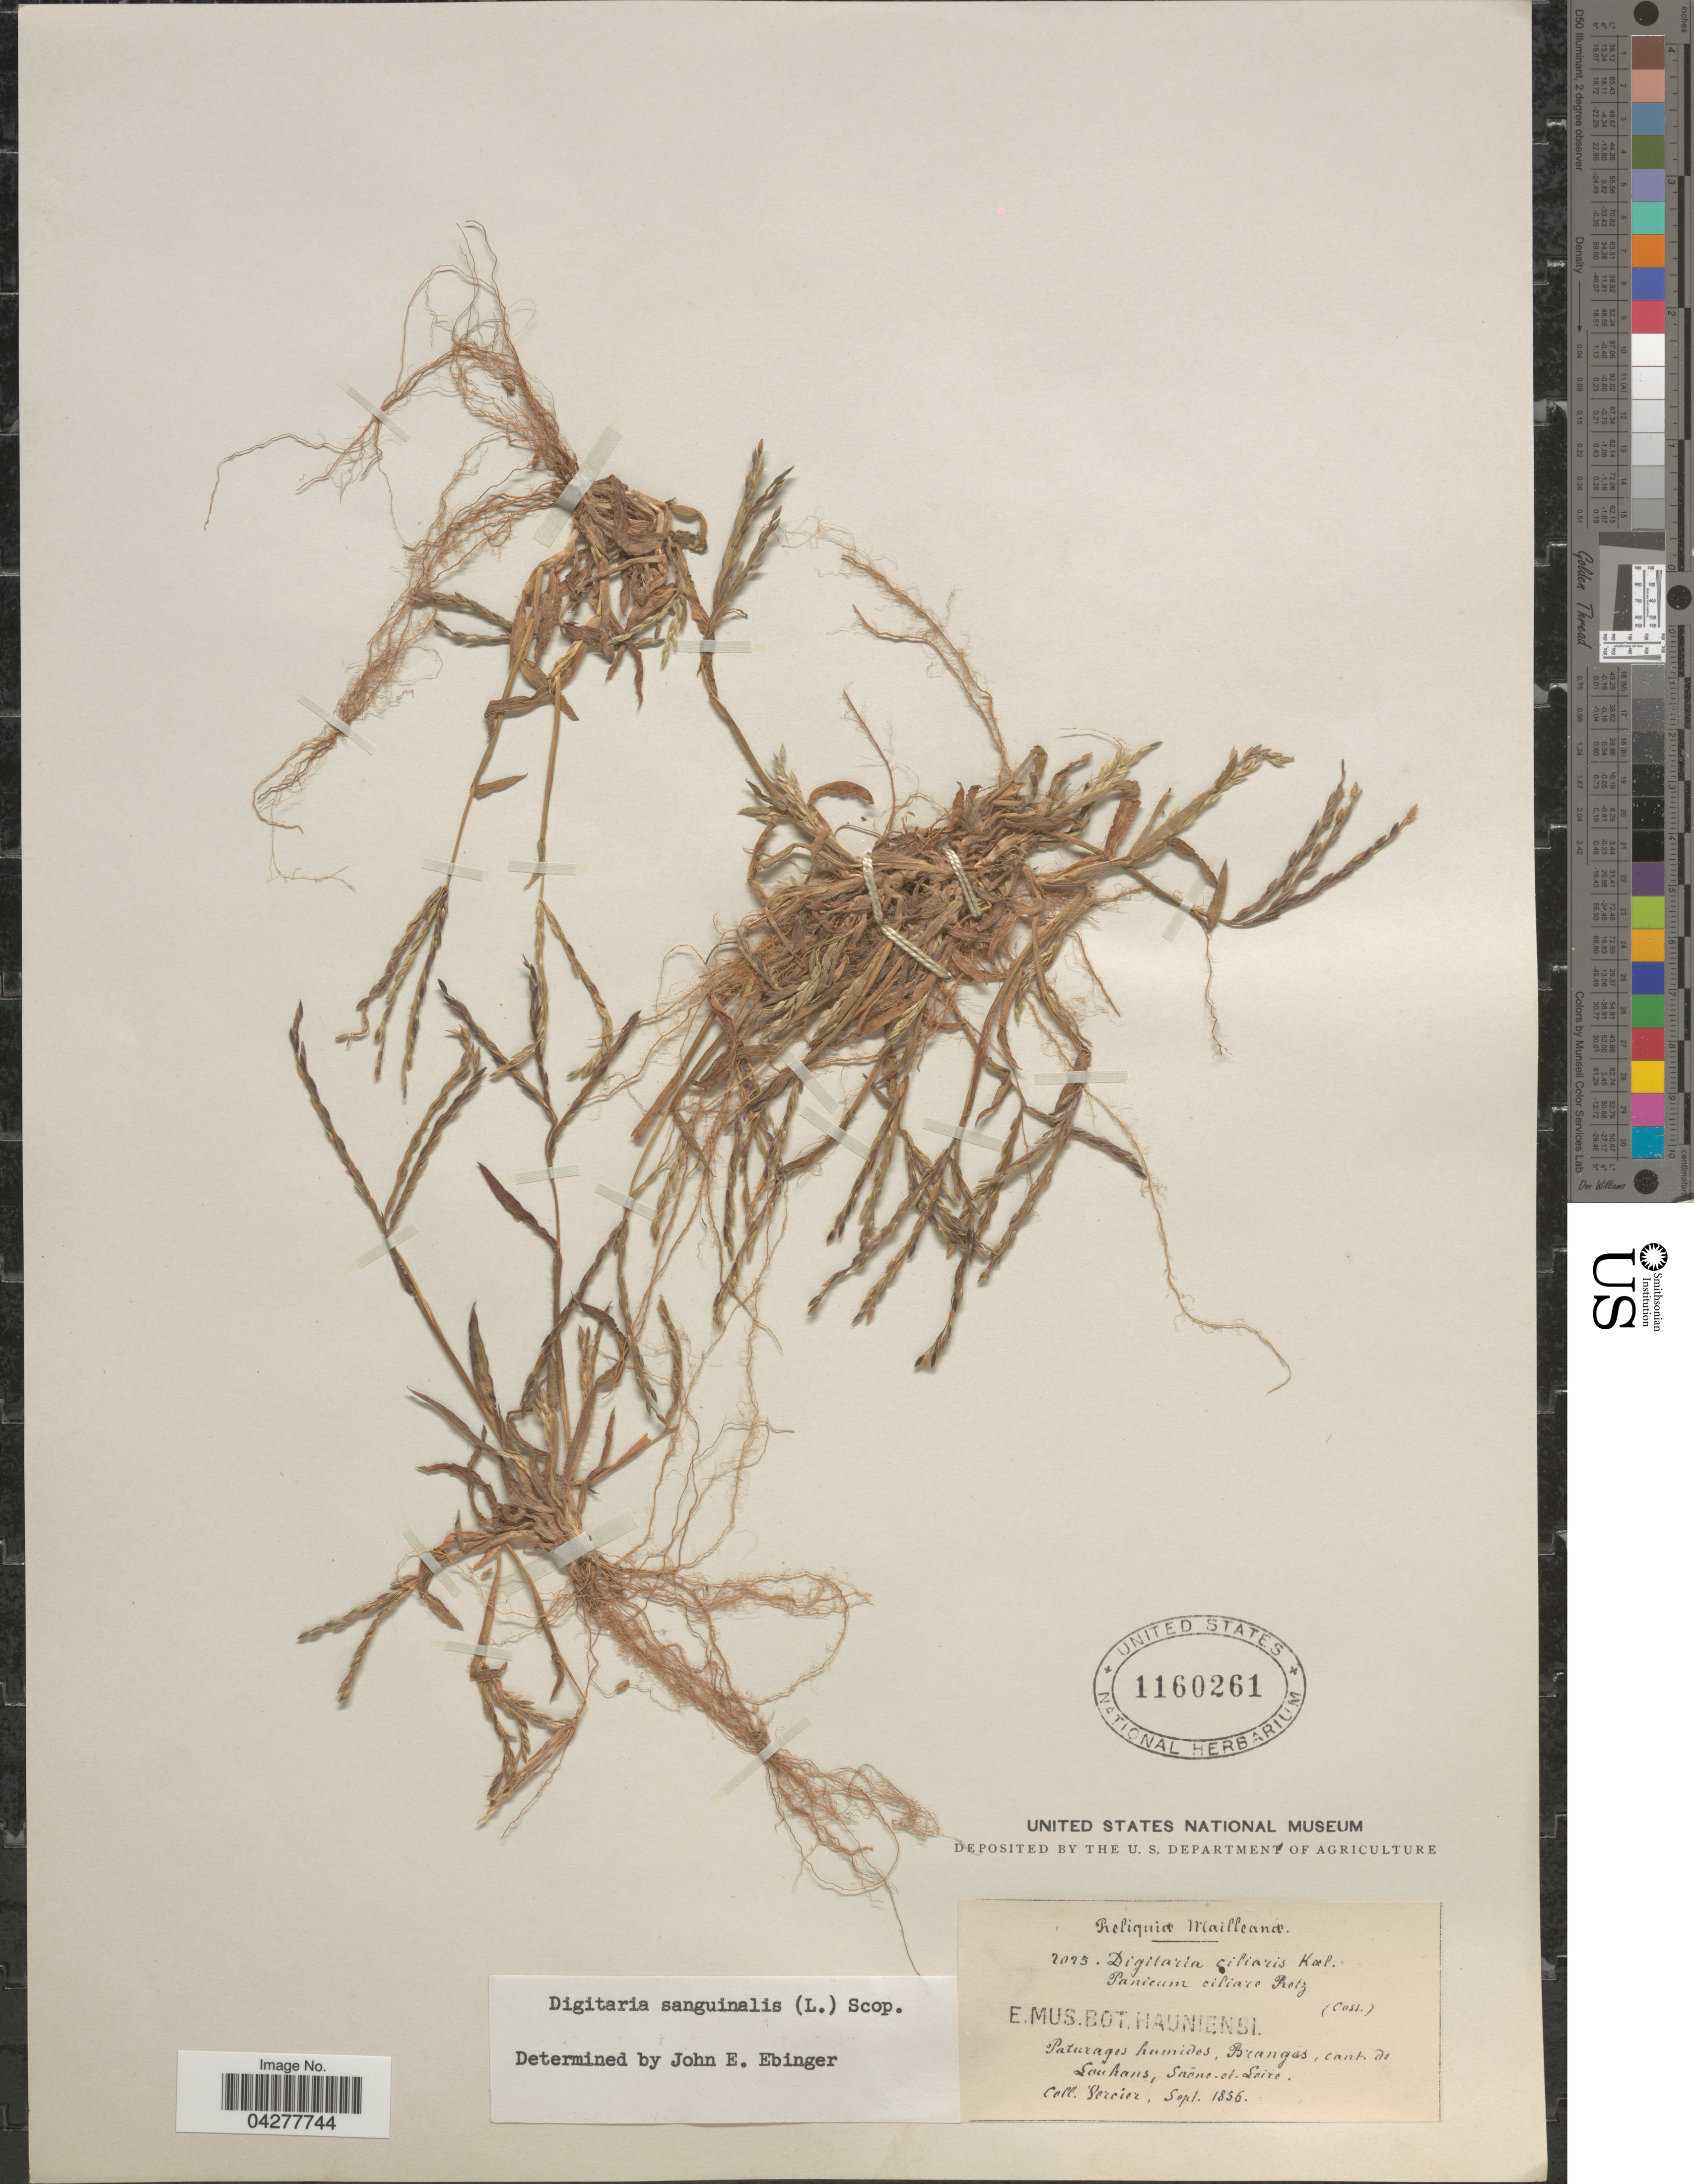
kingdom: Plantae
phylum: Tracheophyta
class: Liliopsida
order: Poales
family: Poaceae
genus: Digitaria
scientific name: Digitaria sanguinalis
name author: (L.) Scop.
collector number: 2025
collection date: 1856-09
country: France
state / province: Bourgogne-Franche-Comté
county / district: Saône-et-Loire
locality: Paturages humides, Branges, cant. de Louchans, Saône-et-Loire.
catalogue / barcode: US 1160261